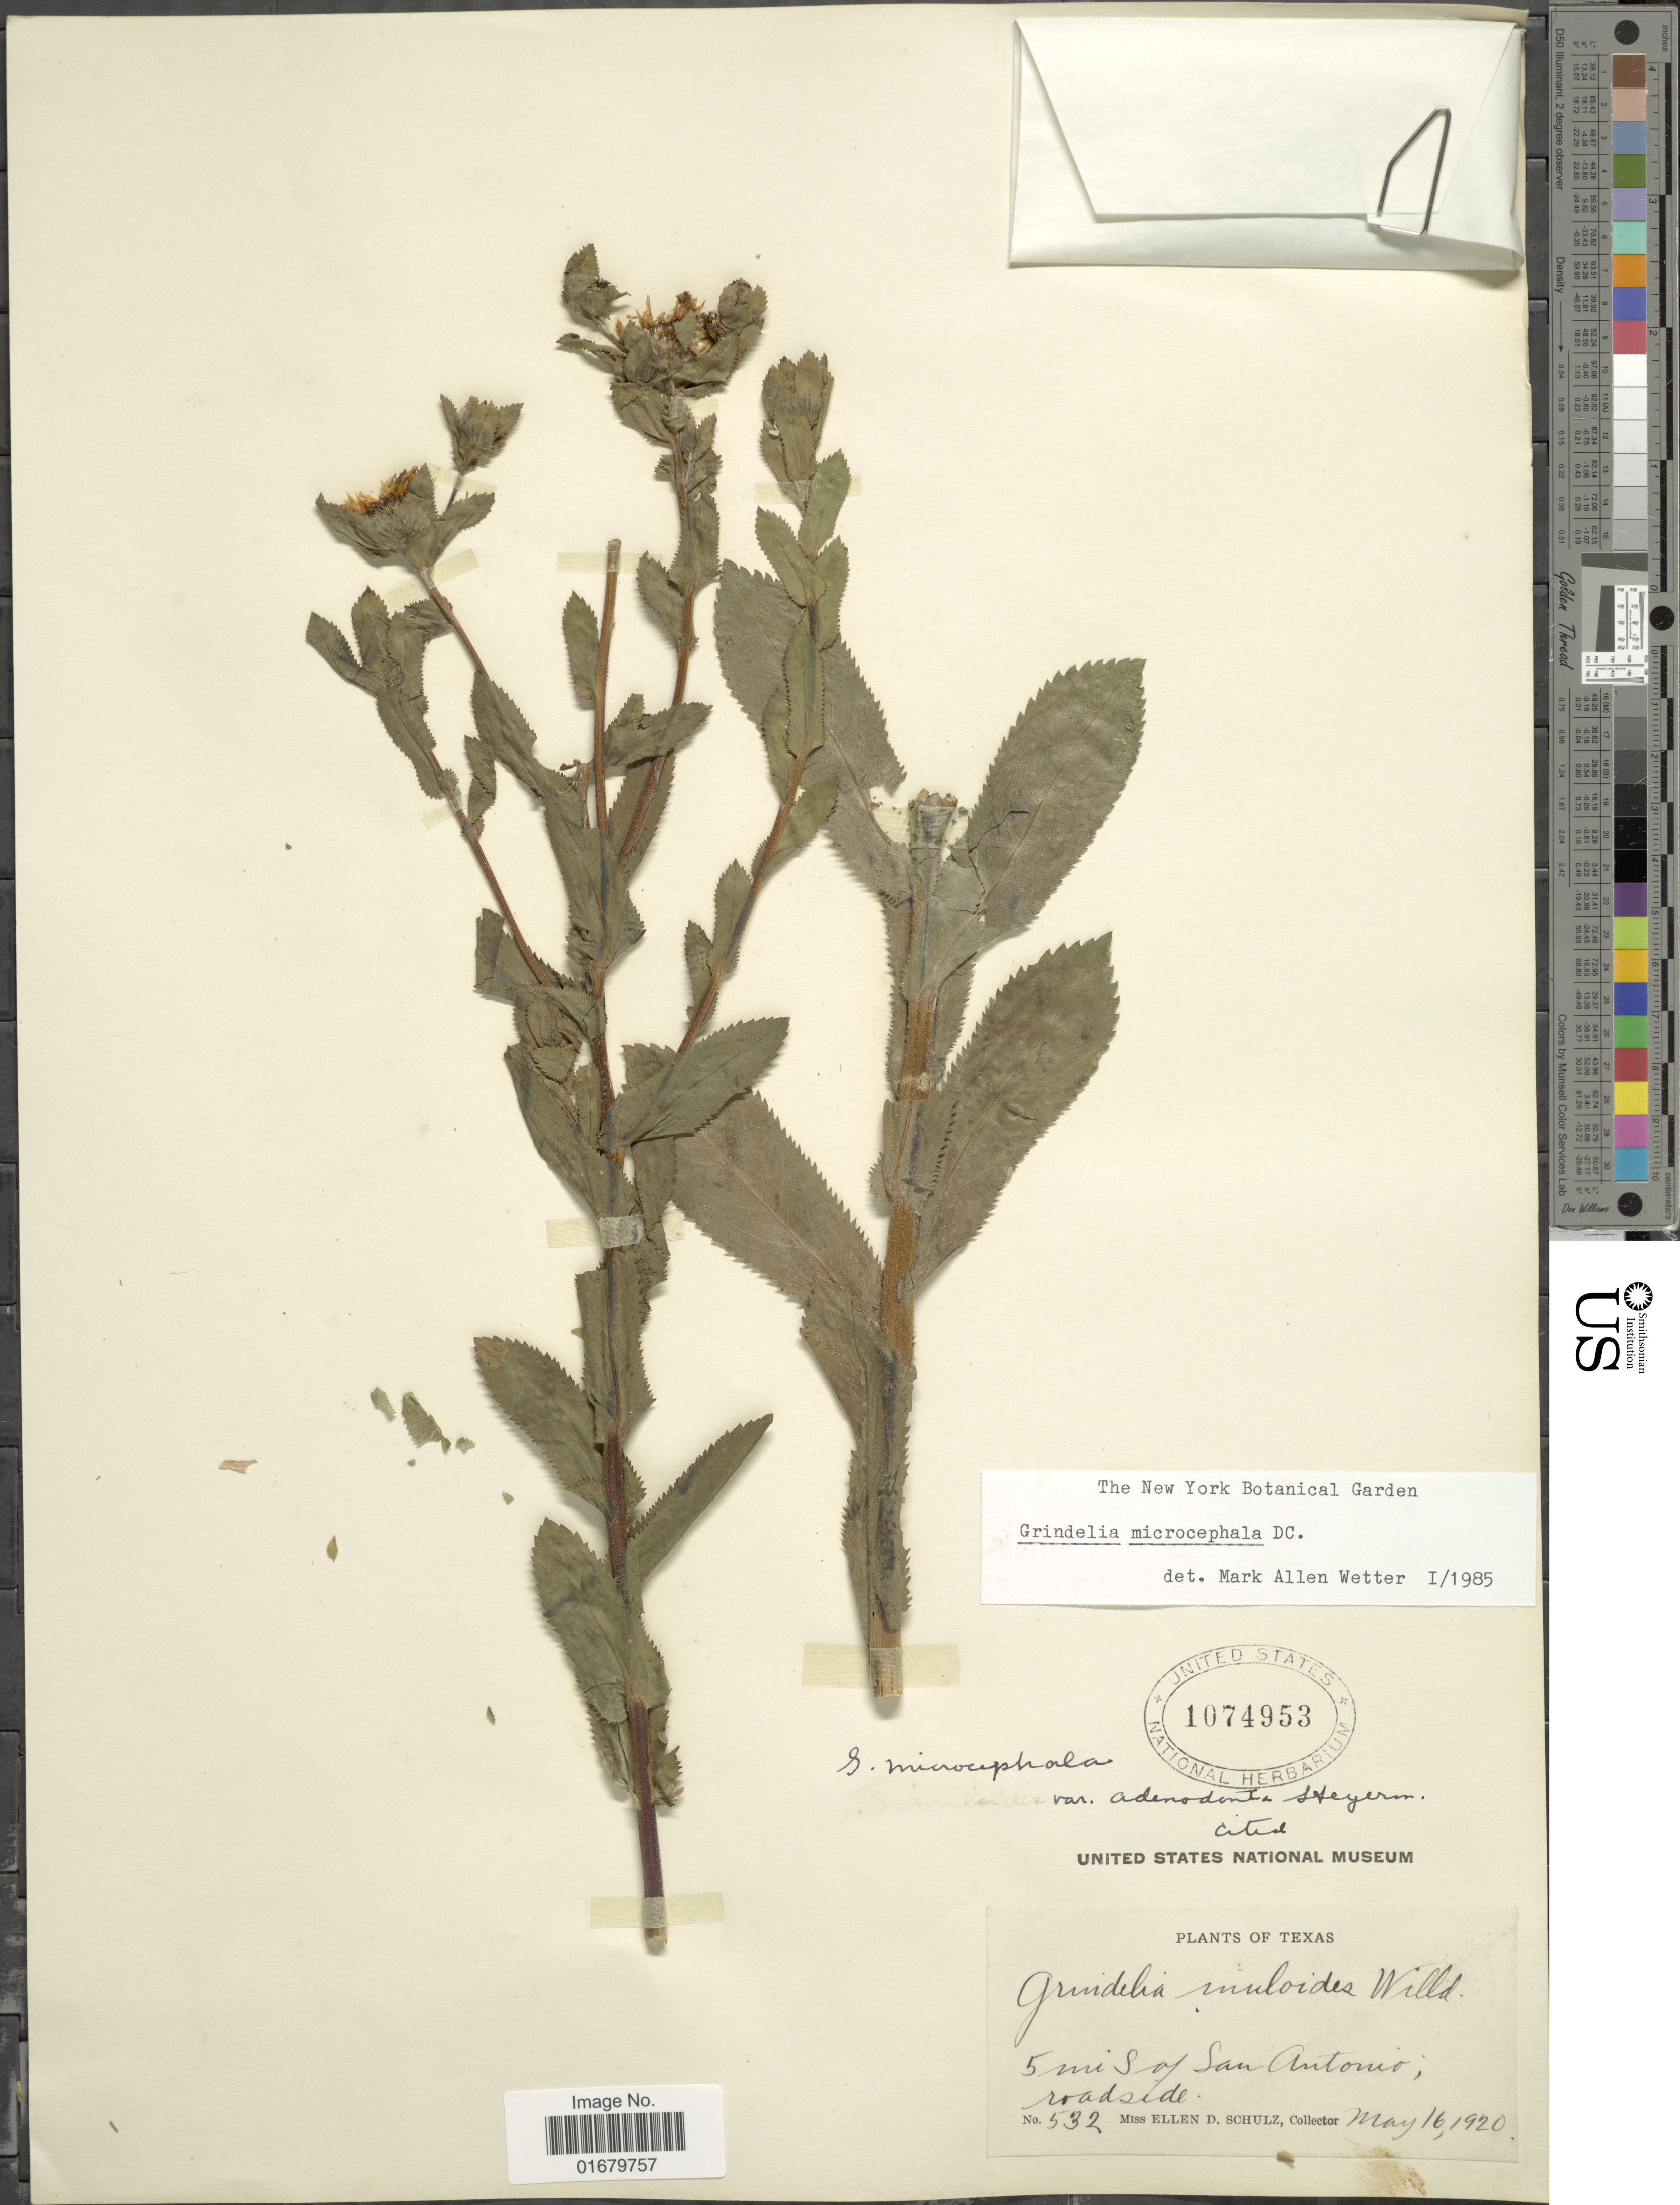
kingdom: Plantae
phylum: Tracheophyta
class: Magnoliopsida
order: Asterales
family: Asteraceae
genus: Grindelia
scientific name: Grindelia microcephala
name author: DC.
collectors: E. D. Schulz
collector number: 532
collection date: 1920-05-16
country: United States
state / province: Texas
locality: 5 mi S of San Antonio, roadside.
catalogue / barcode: US 1074953